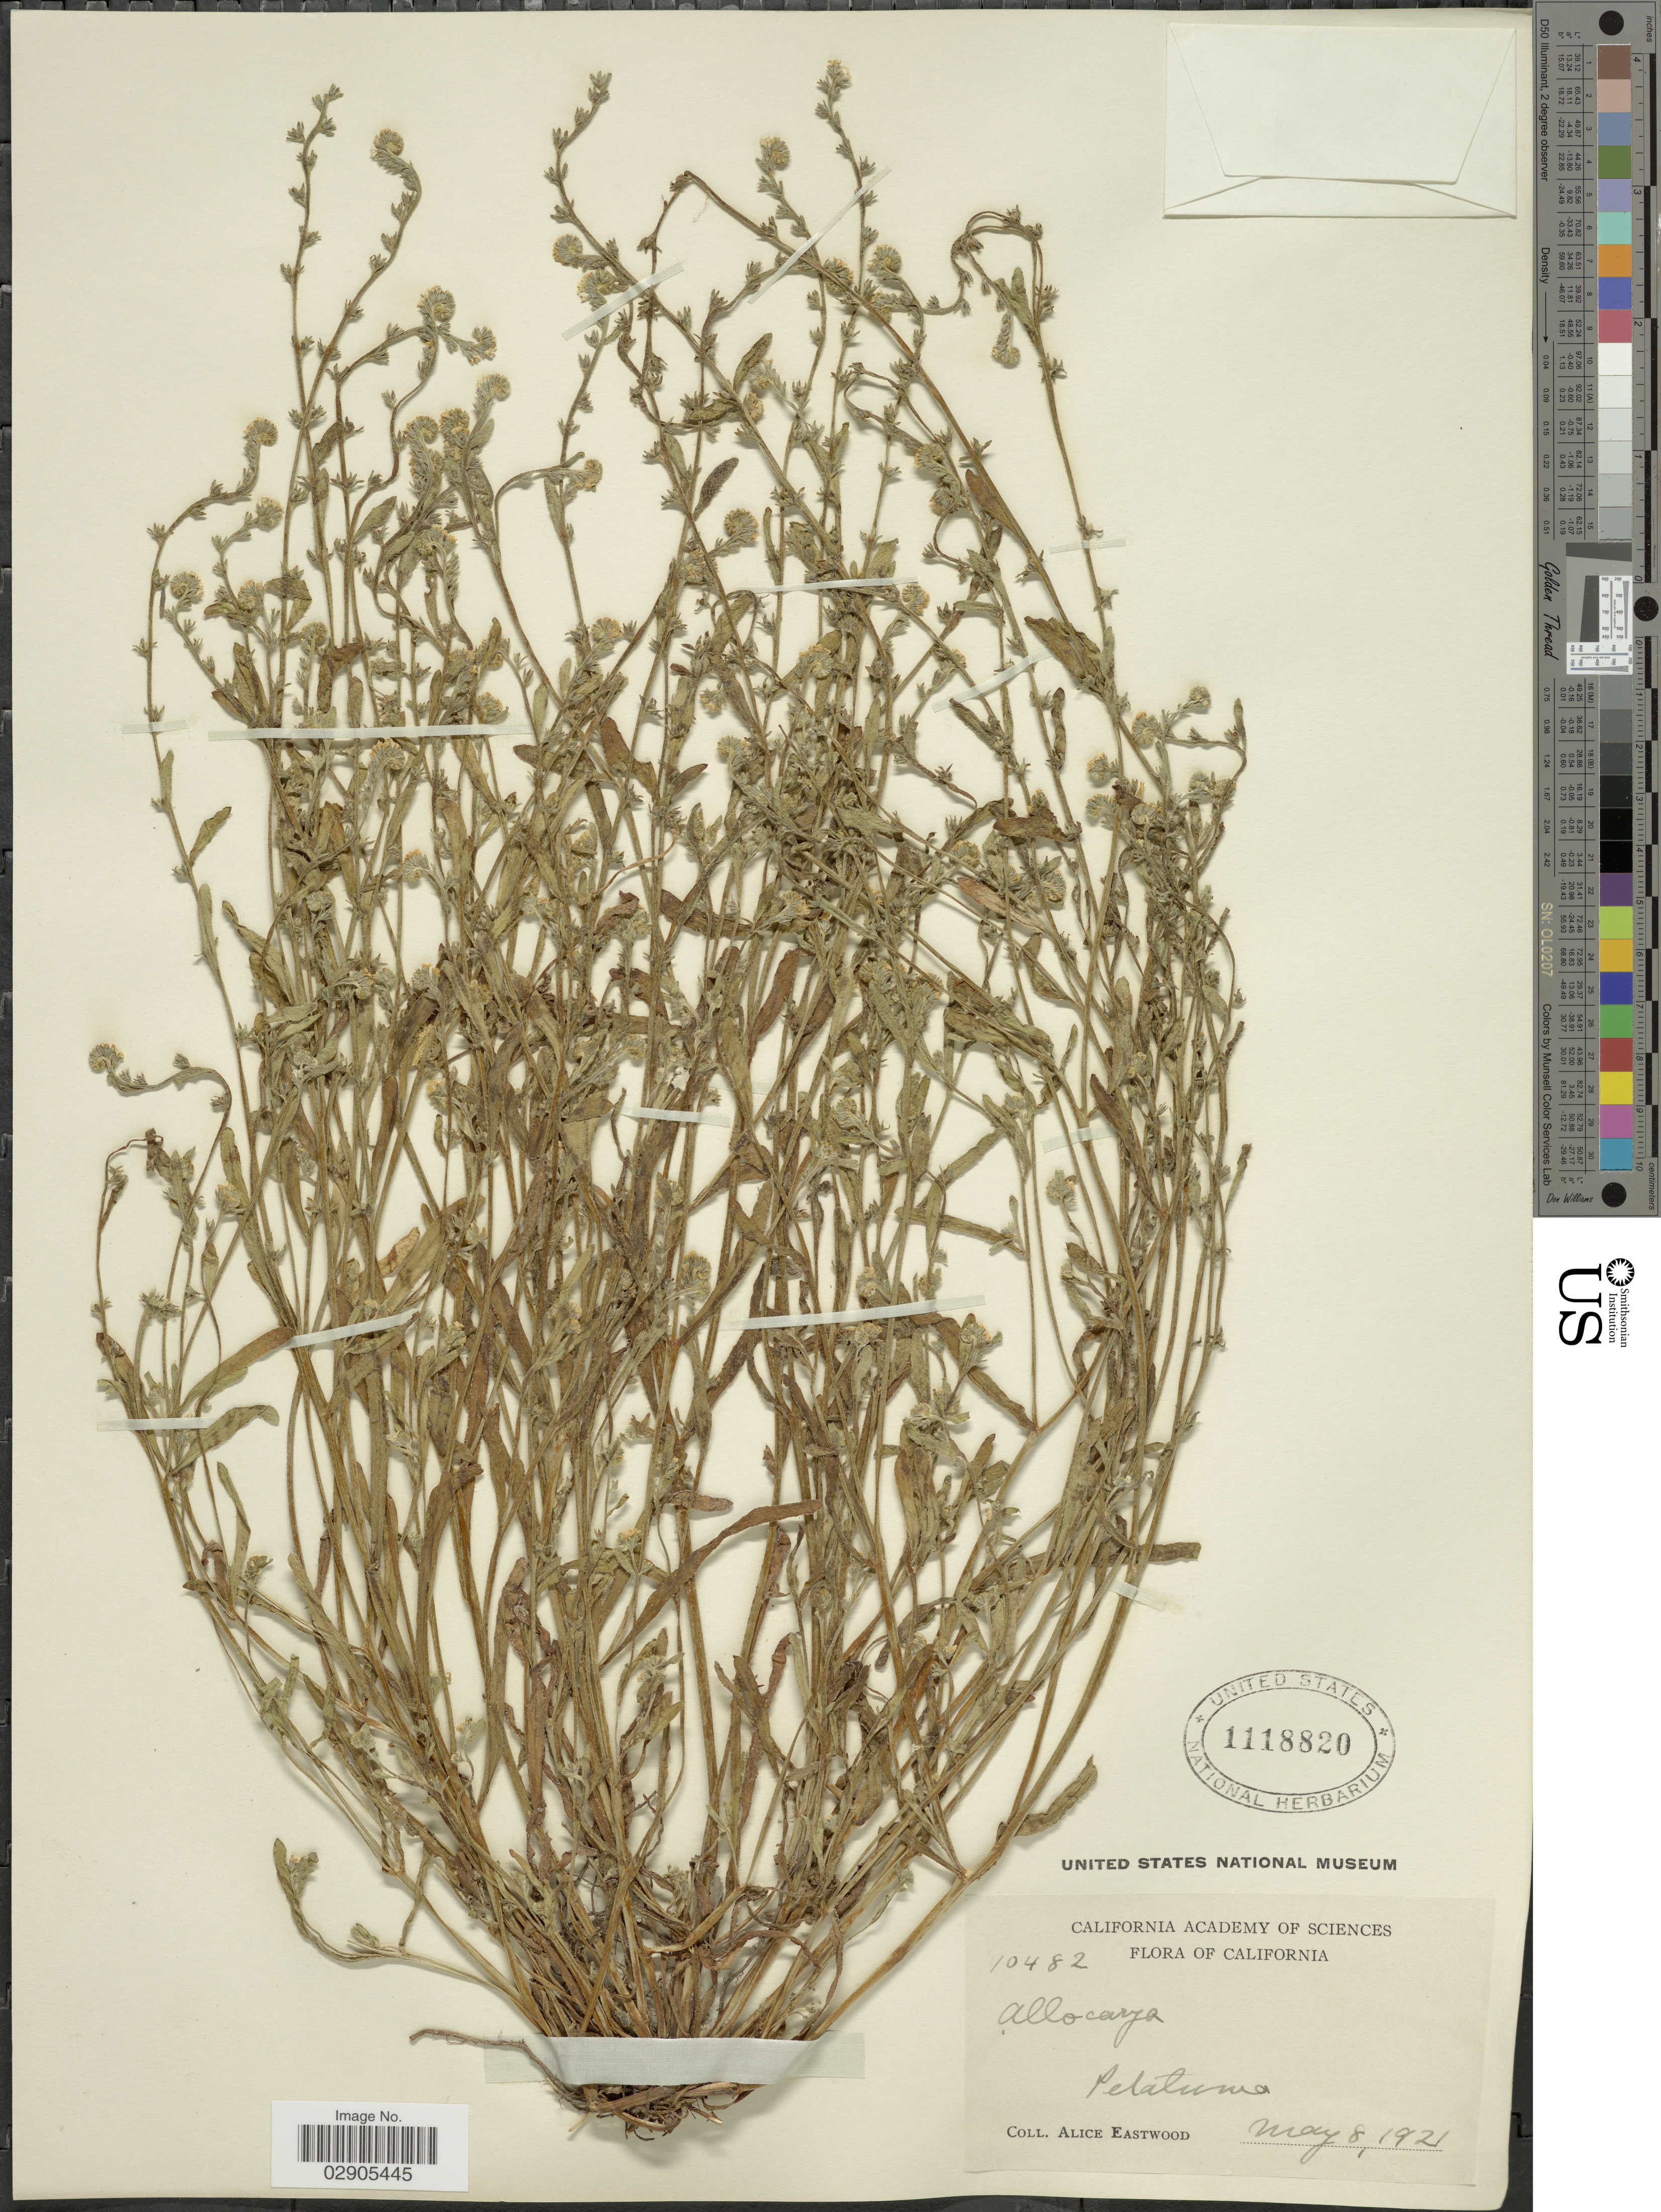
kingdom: Plantae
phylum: Tracheophyta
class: Magnoliopsida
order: Boraginales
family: Boraginaceae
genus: Allocarya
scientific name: Allocarya sp.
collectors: A. Eastwood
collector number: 10482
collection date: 1921-05-08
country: United States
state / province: California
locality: Petaluma.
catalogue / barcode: US 1118822